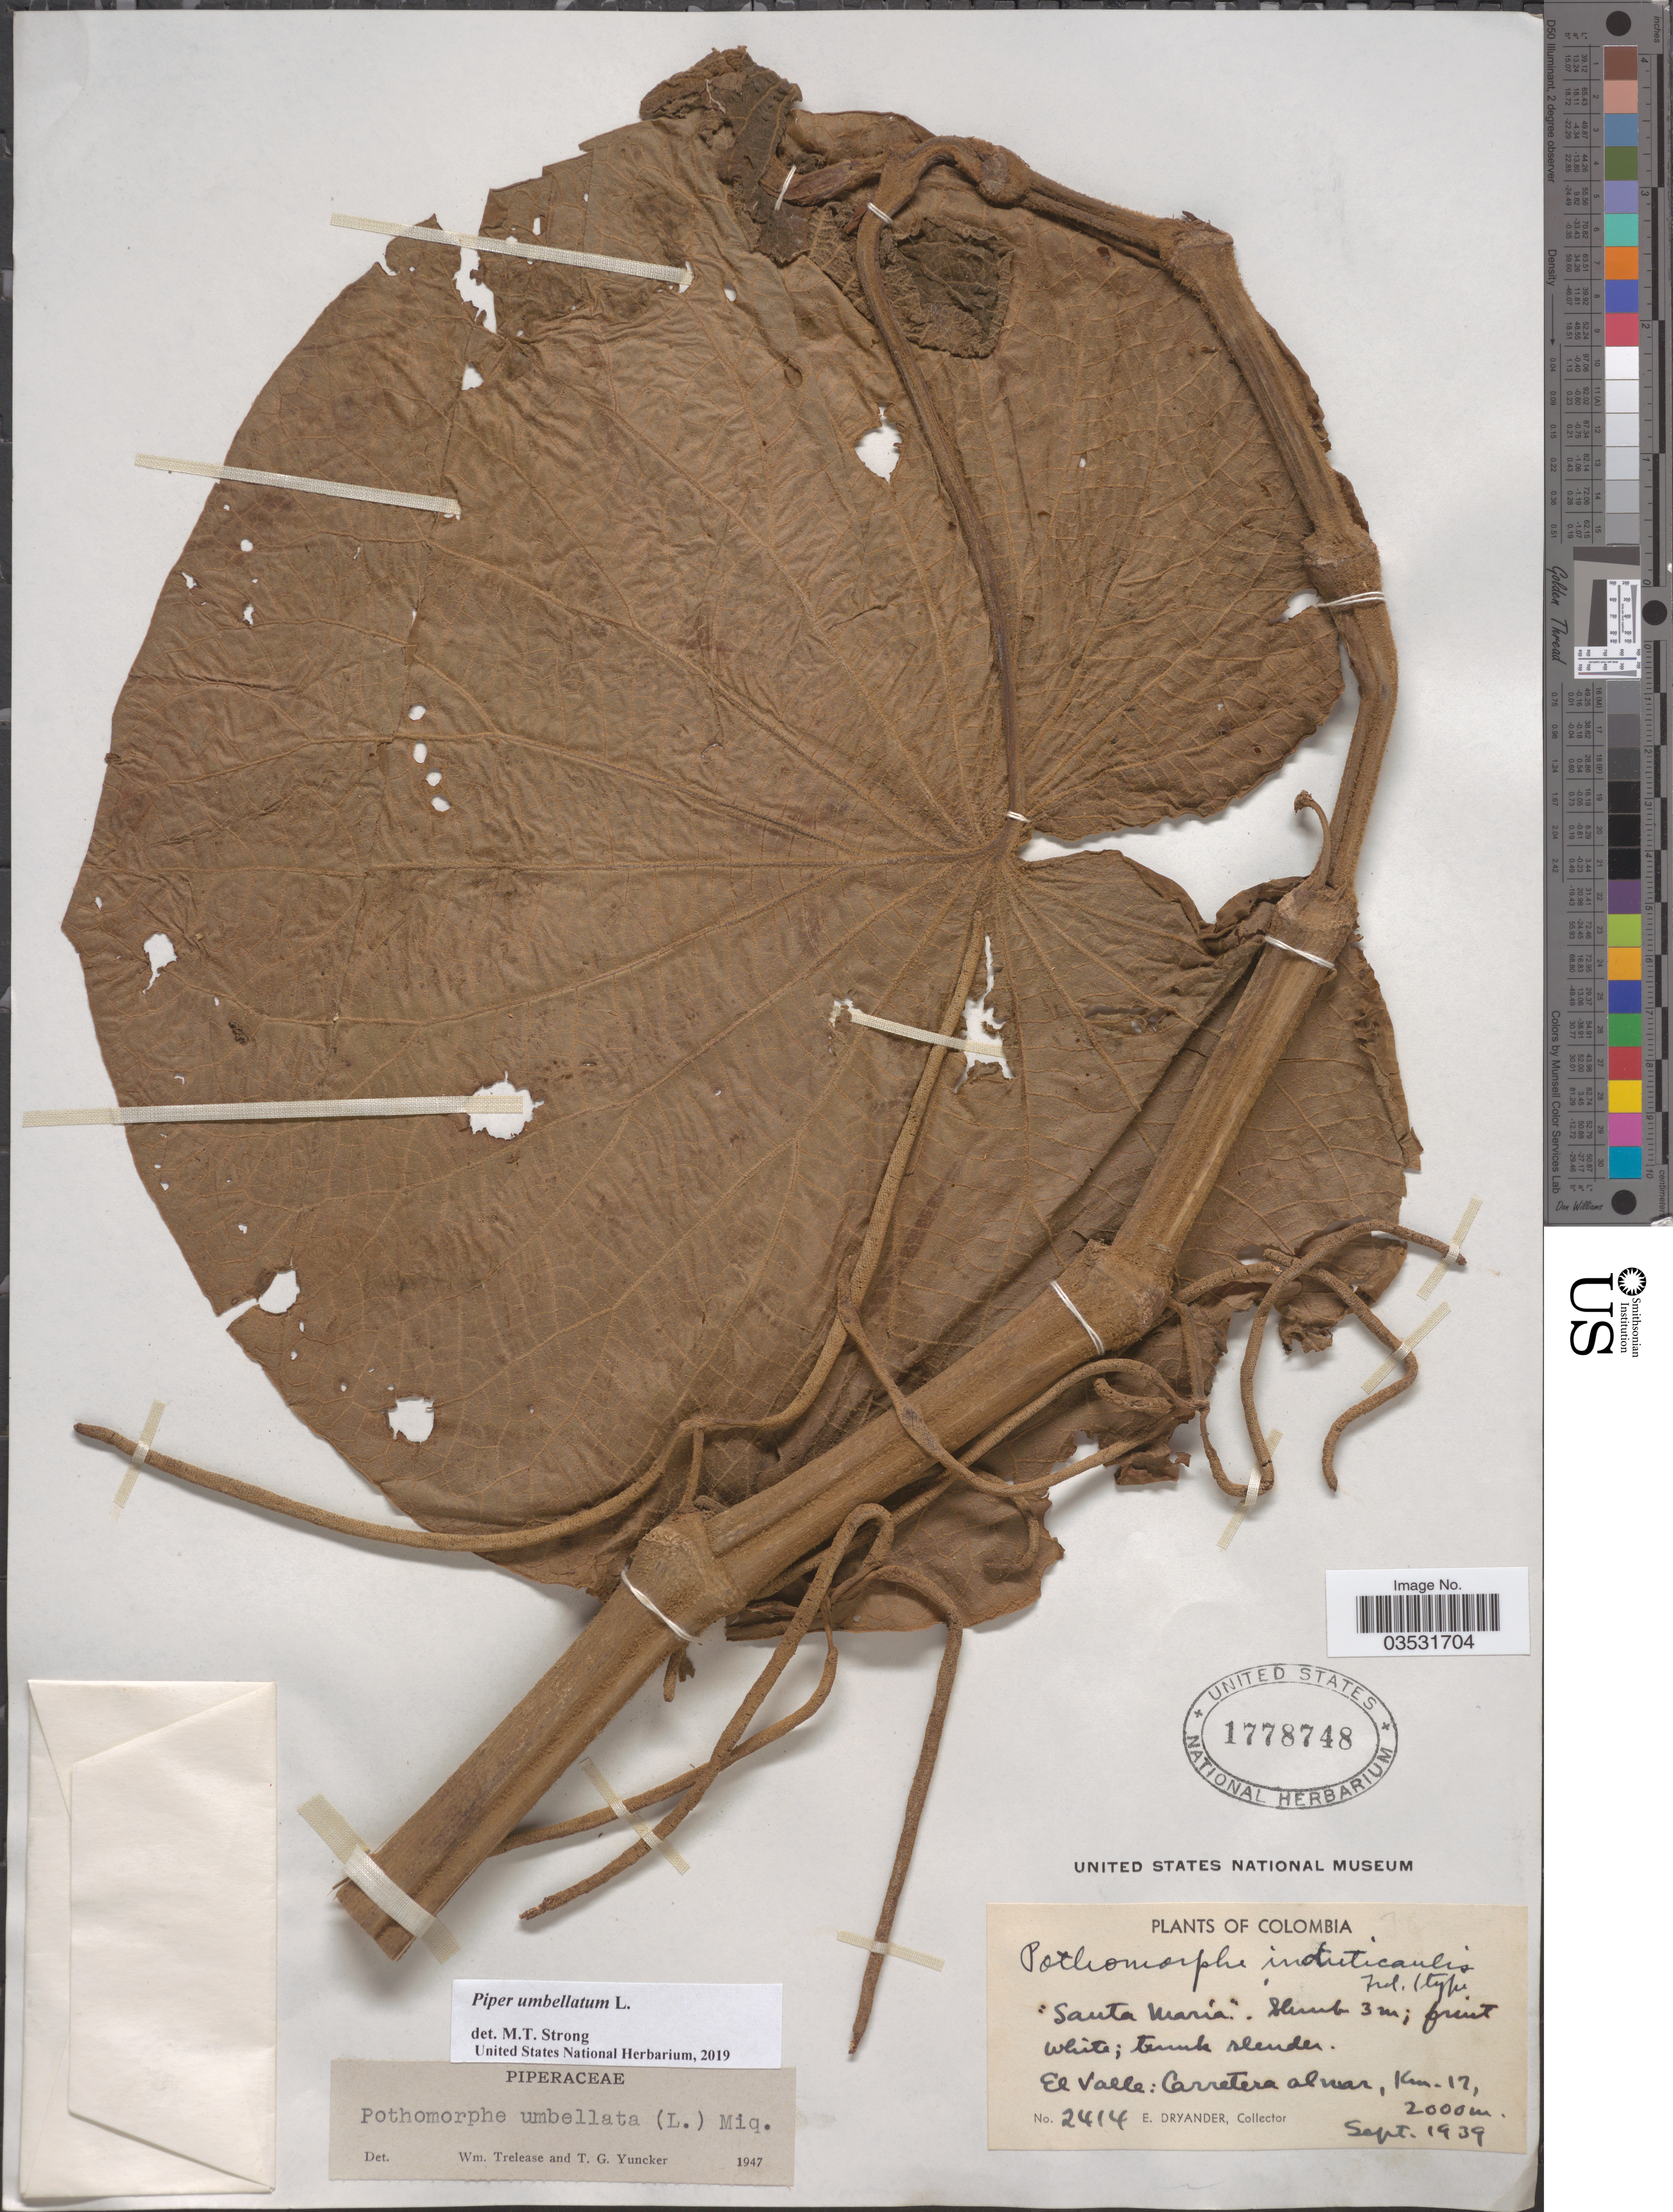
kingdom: Plantae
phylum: Tracheophyta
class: Magnoliopsida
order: Piperales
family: Piperaceae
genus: Piper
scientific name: Piper umbellatum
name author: L.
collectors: E. Dryander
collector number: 2414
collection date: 1939-09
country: Colombia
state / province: Valle del Cauca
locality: El Valle: Carretera al mar, Km. 17.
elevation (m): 2000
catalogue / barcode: US 1778748